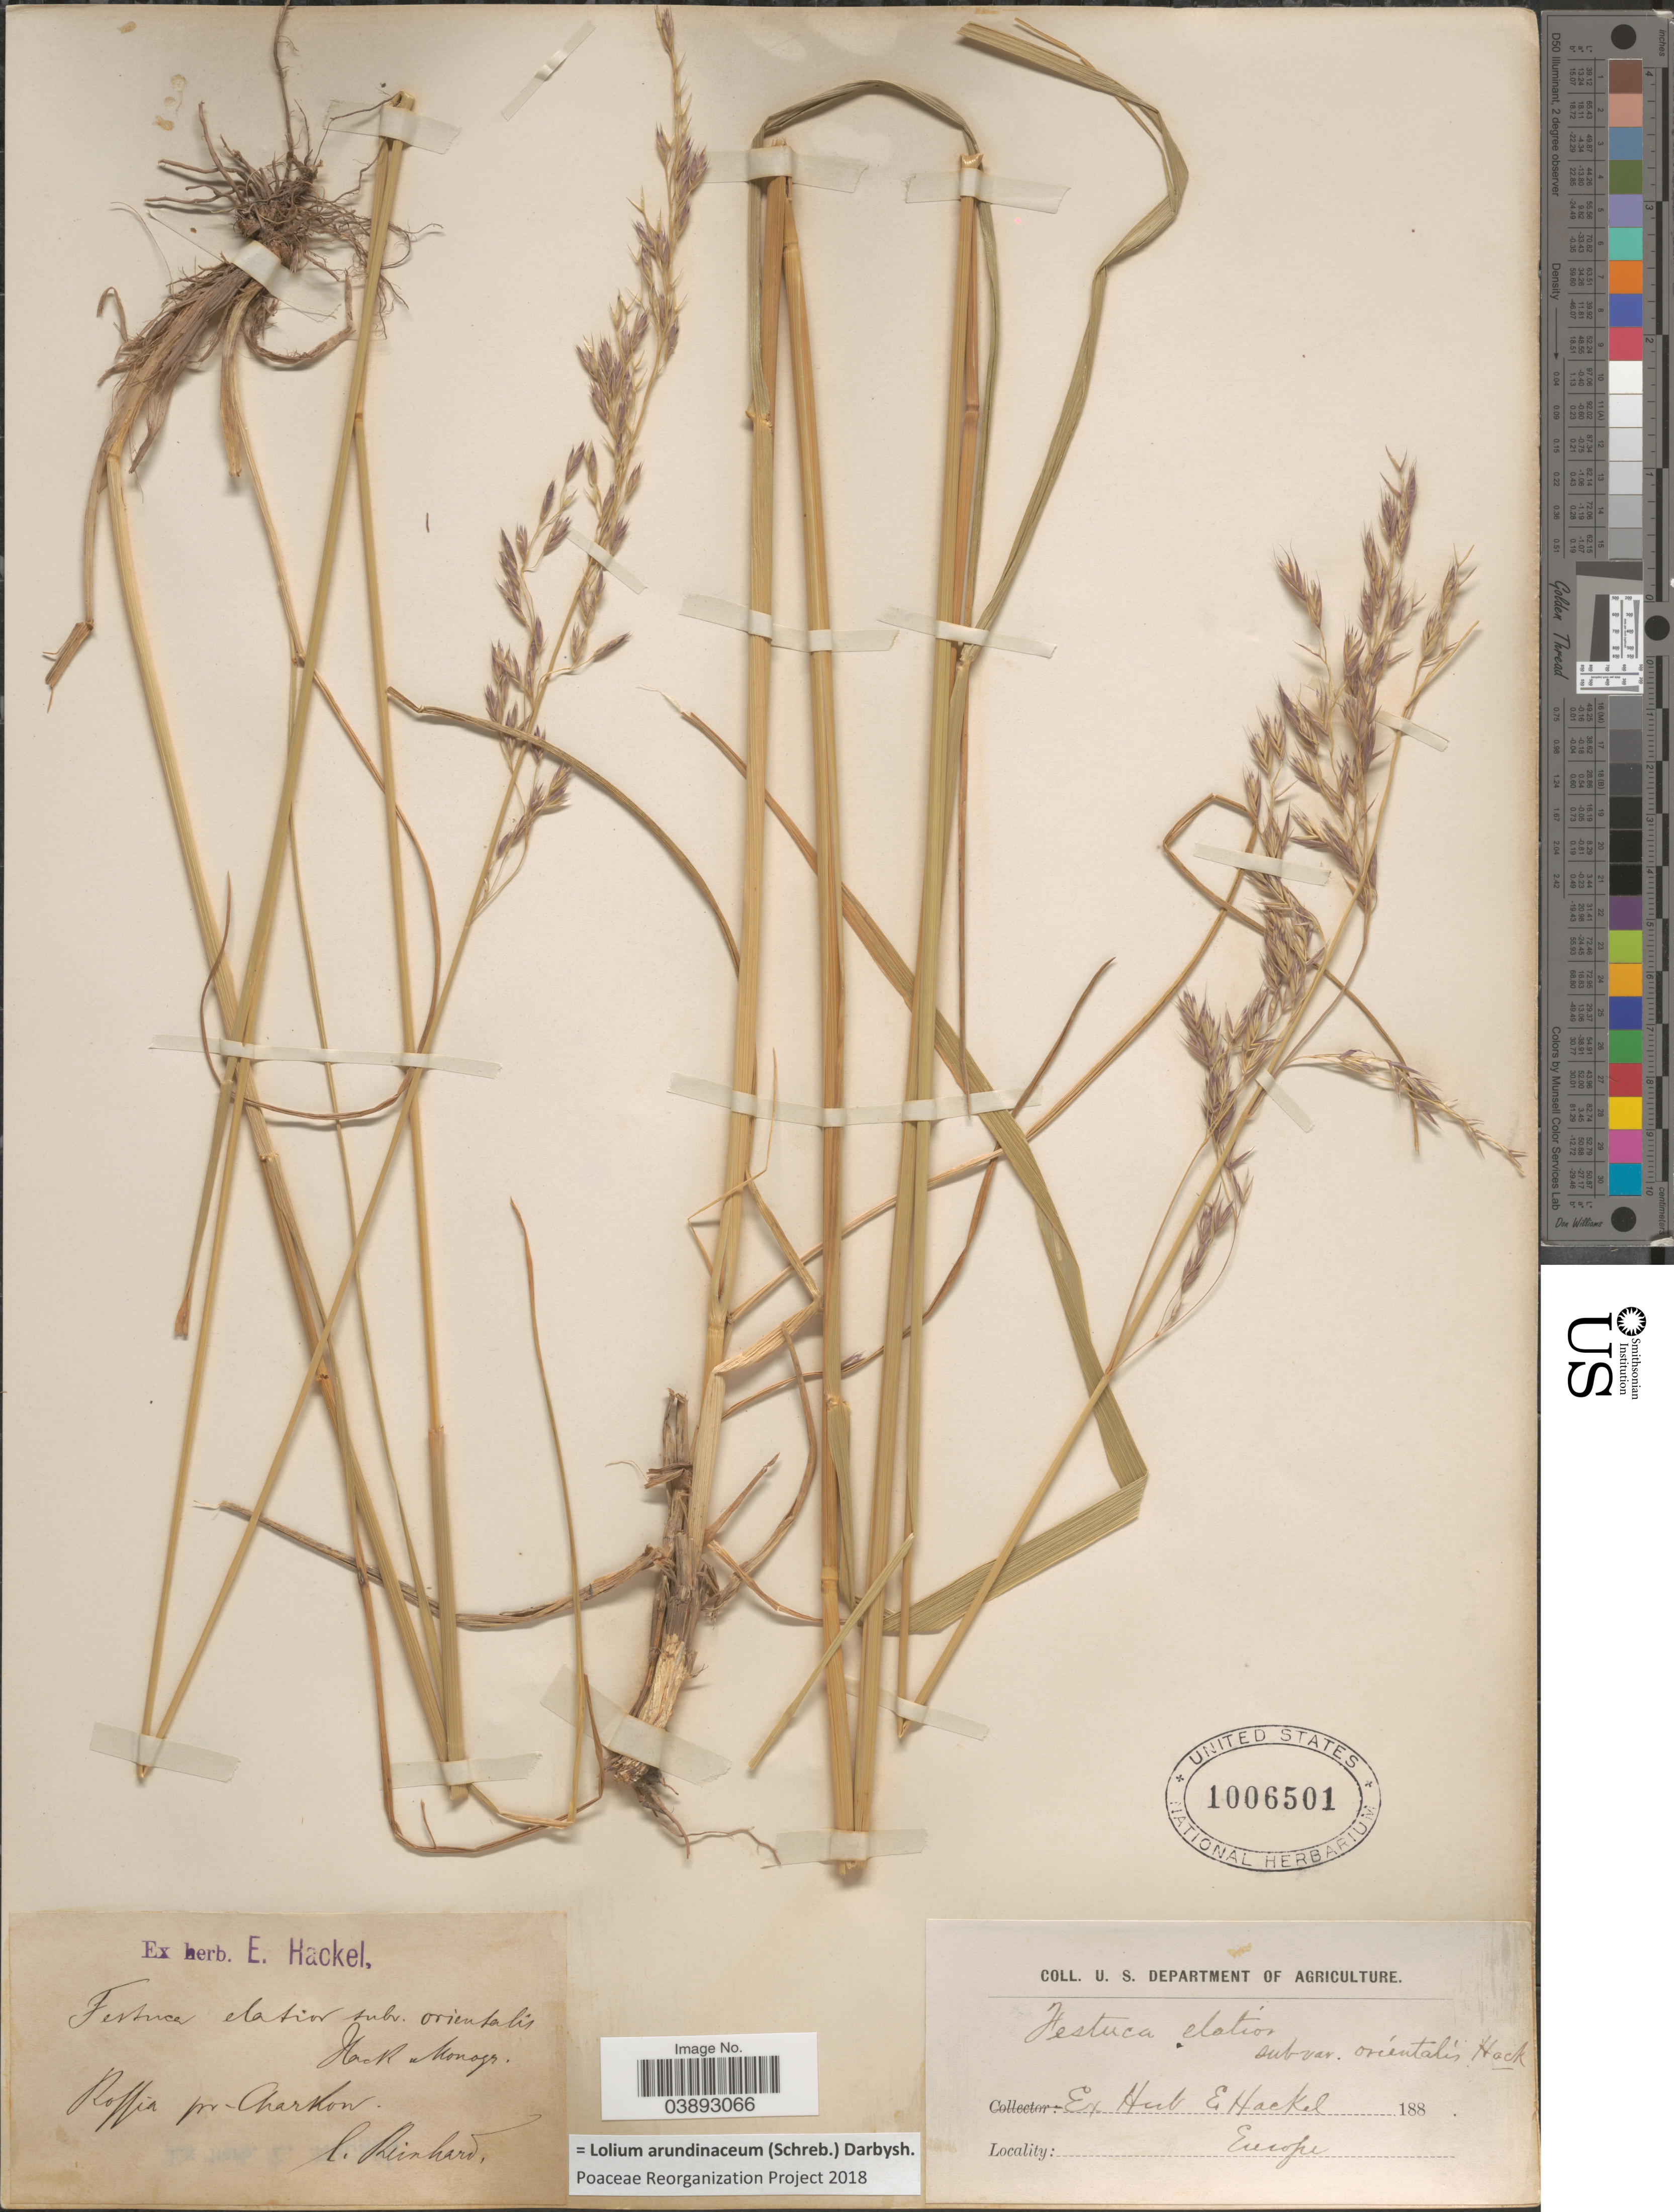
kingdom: Plantae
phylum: Tracheophyta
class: Liliopsida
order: Poales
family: Poaceae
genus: Lolium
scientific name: Lolium arundinaceum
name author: (Schreb.) Darbysh.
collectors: Reinhard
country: Ukraine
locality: Rossia pr Charkow. Europe.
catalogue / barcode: US 1006501